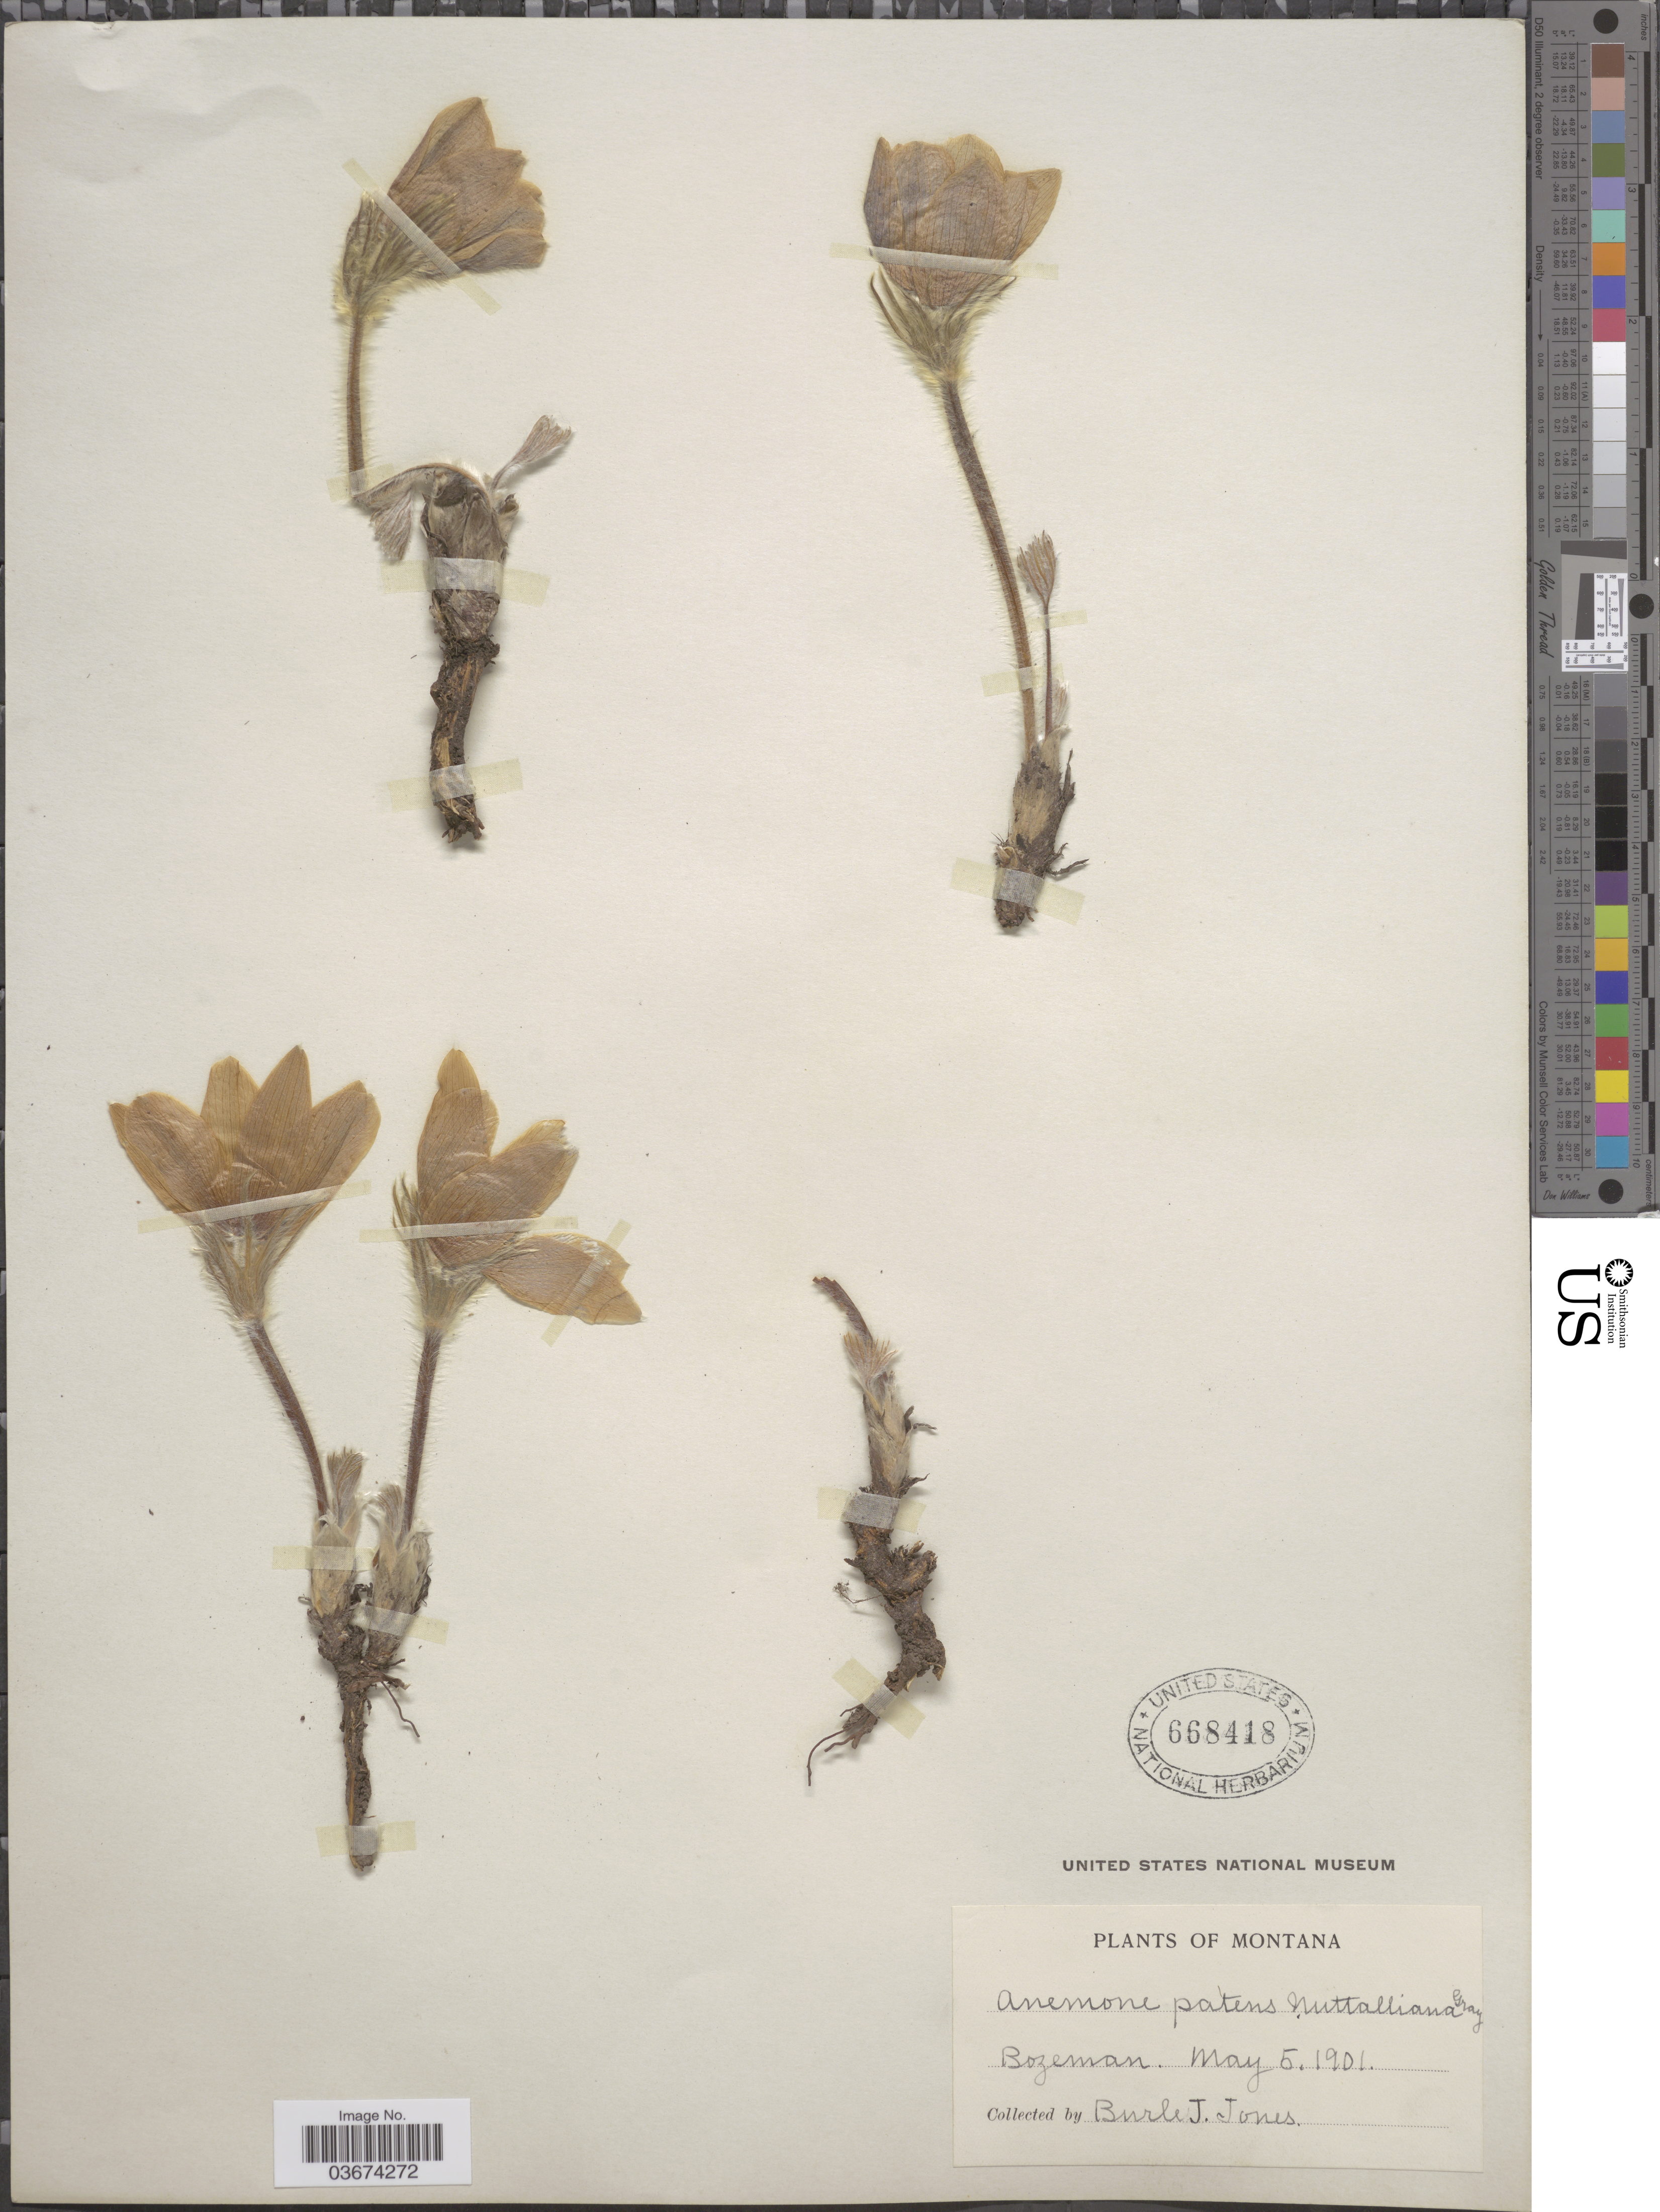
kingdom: Plantae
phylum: Tracheophyta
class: Magnoliopsida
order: Ranunculales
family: Ranunculaceae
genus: Pulsatilla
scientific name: Pulsatilla nuttalliana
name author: (DC.) Bercht. & J. Presl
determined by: Strong, Mark T., (BOT), Smithsonian Institution - National Museum of Natural History (UNITED STATES)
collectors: B. Jones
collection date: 1901-05-05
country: United States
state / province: Montana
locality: Bozeman.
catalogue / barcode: US 668418